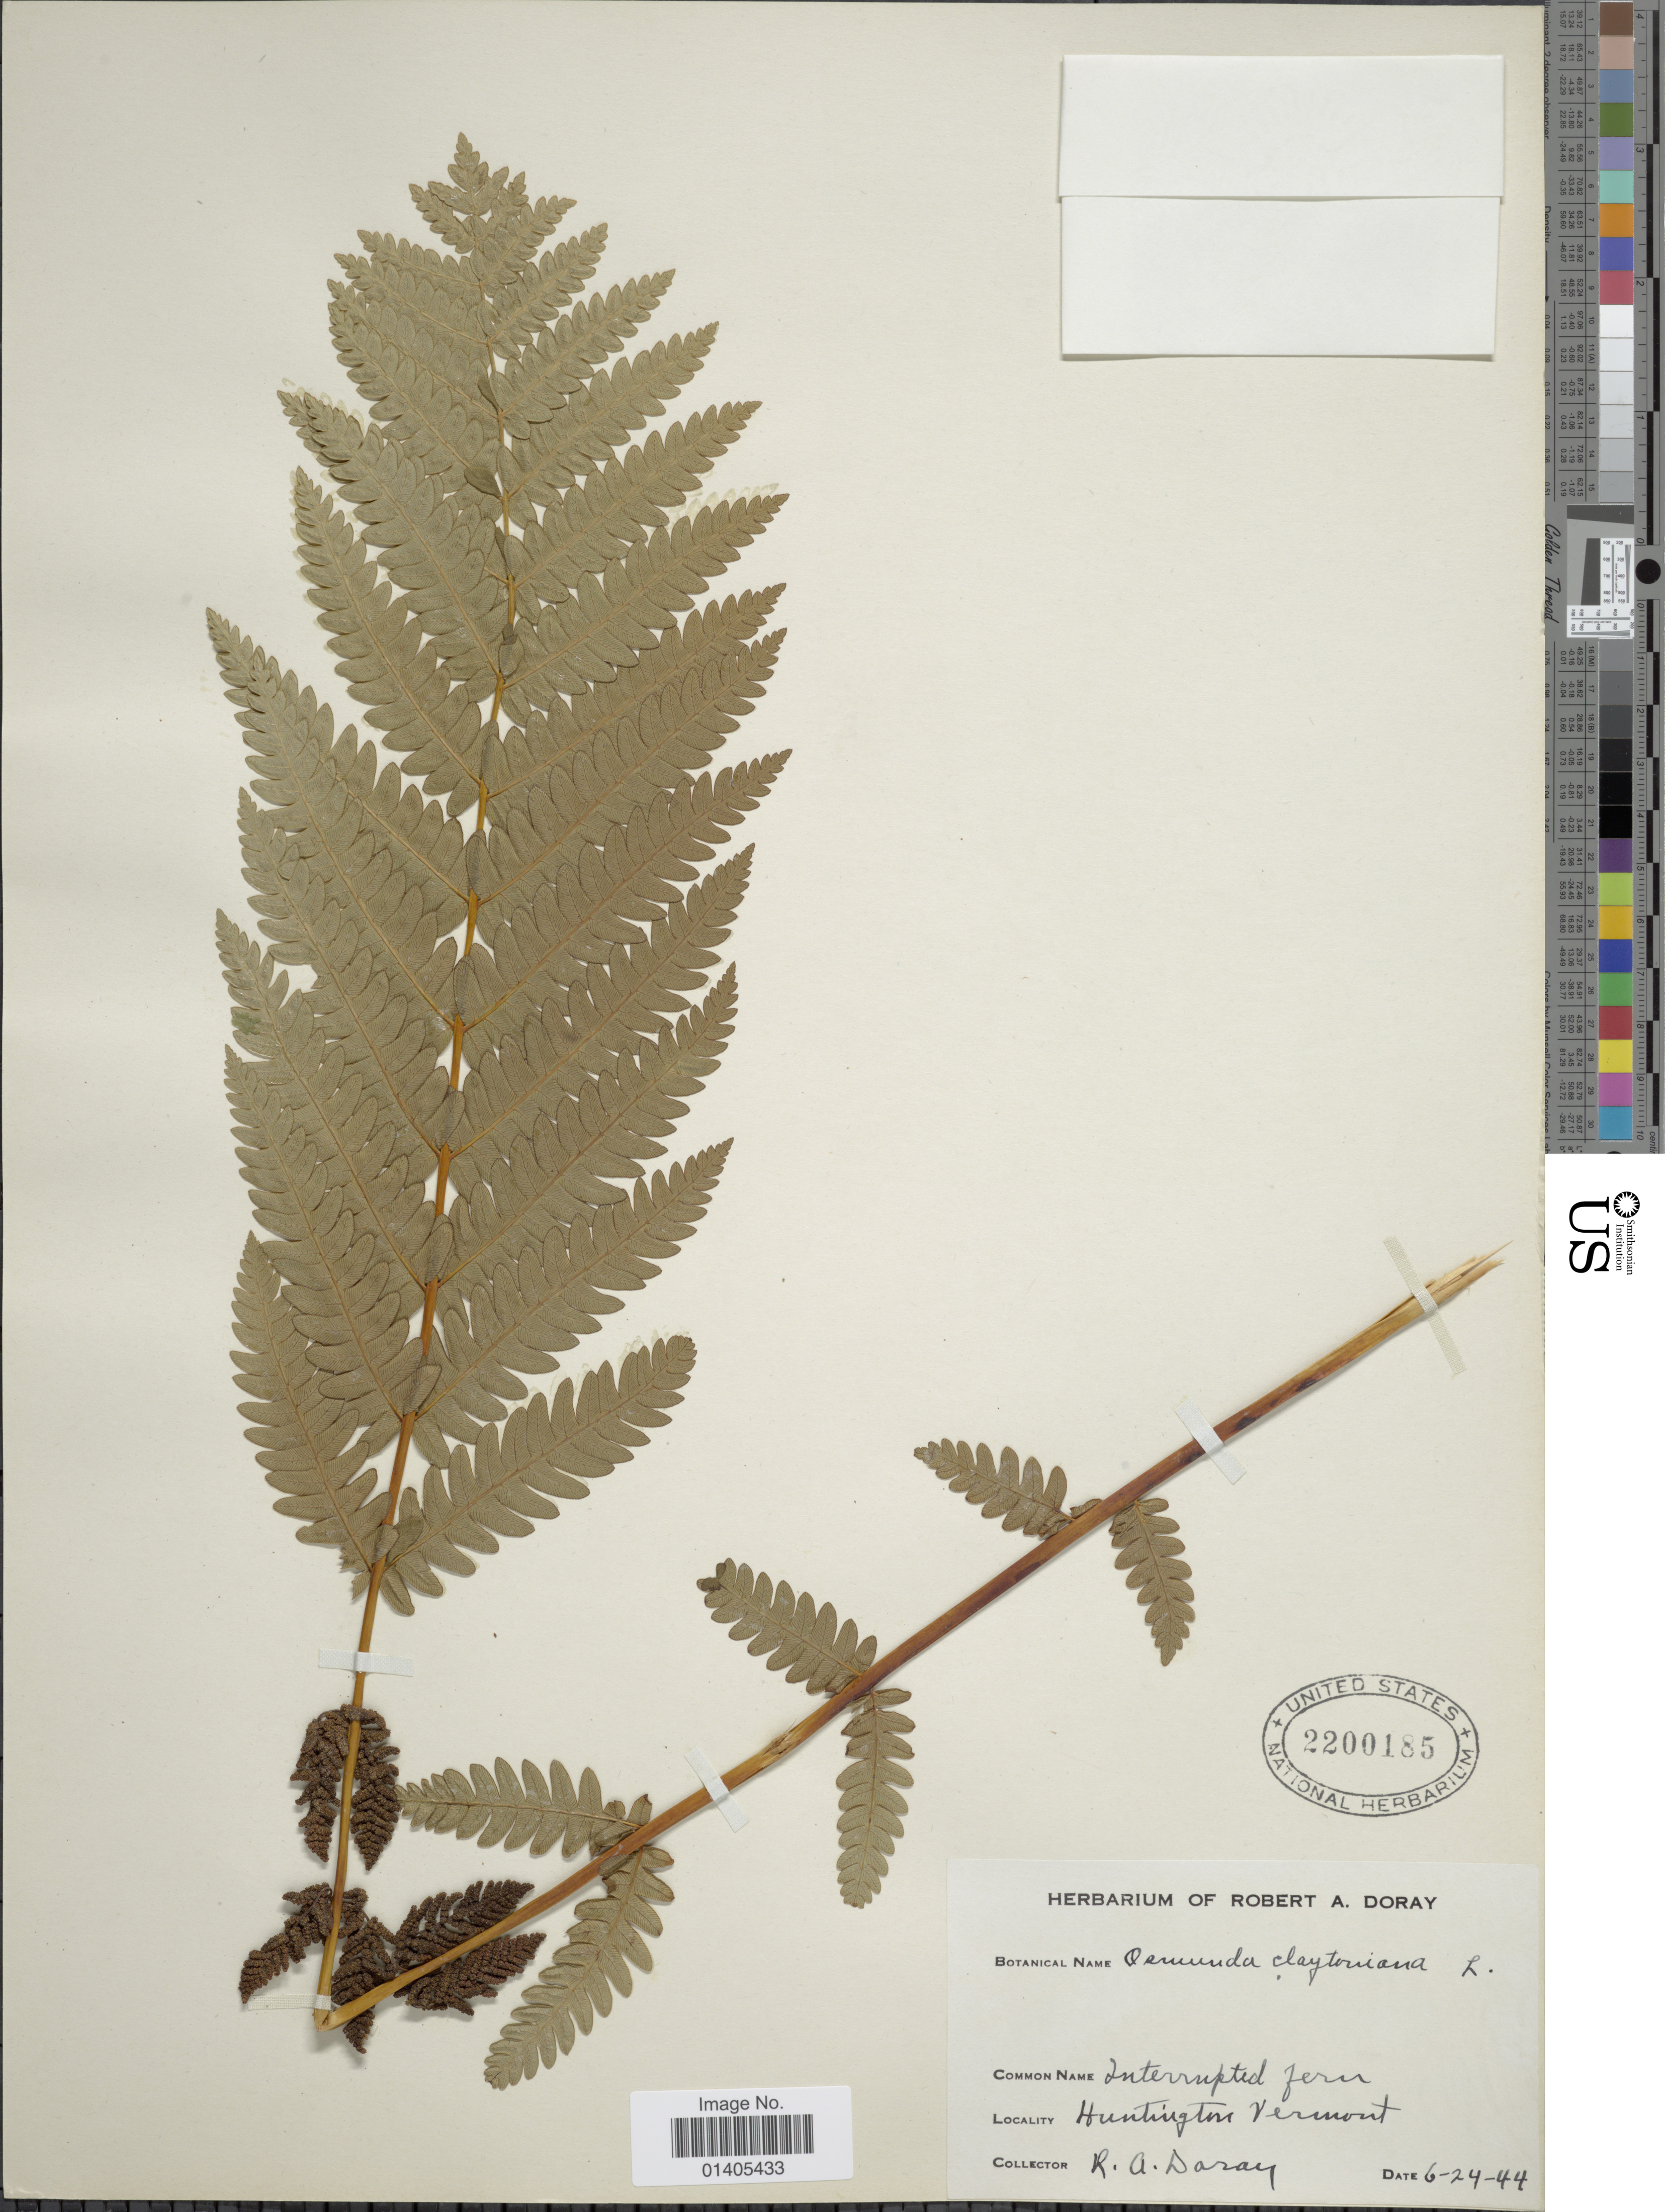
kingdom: Plantae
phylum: Tracheophyta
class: Polypodiopsida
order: Osmundales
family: Osmundaceae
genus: Osmunda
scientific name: Osmunda claytoniana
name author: (L.) Tagawa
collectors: R. Doray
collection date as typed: Transcribed d/m/y: 24/6/44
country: United States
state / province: Vermont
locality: Huntington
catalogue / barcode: US 2200185